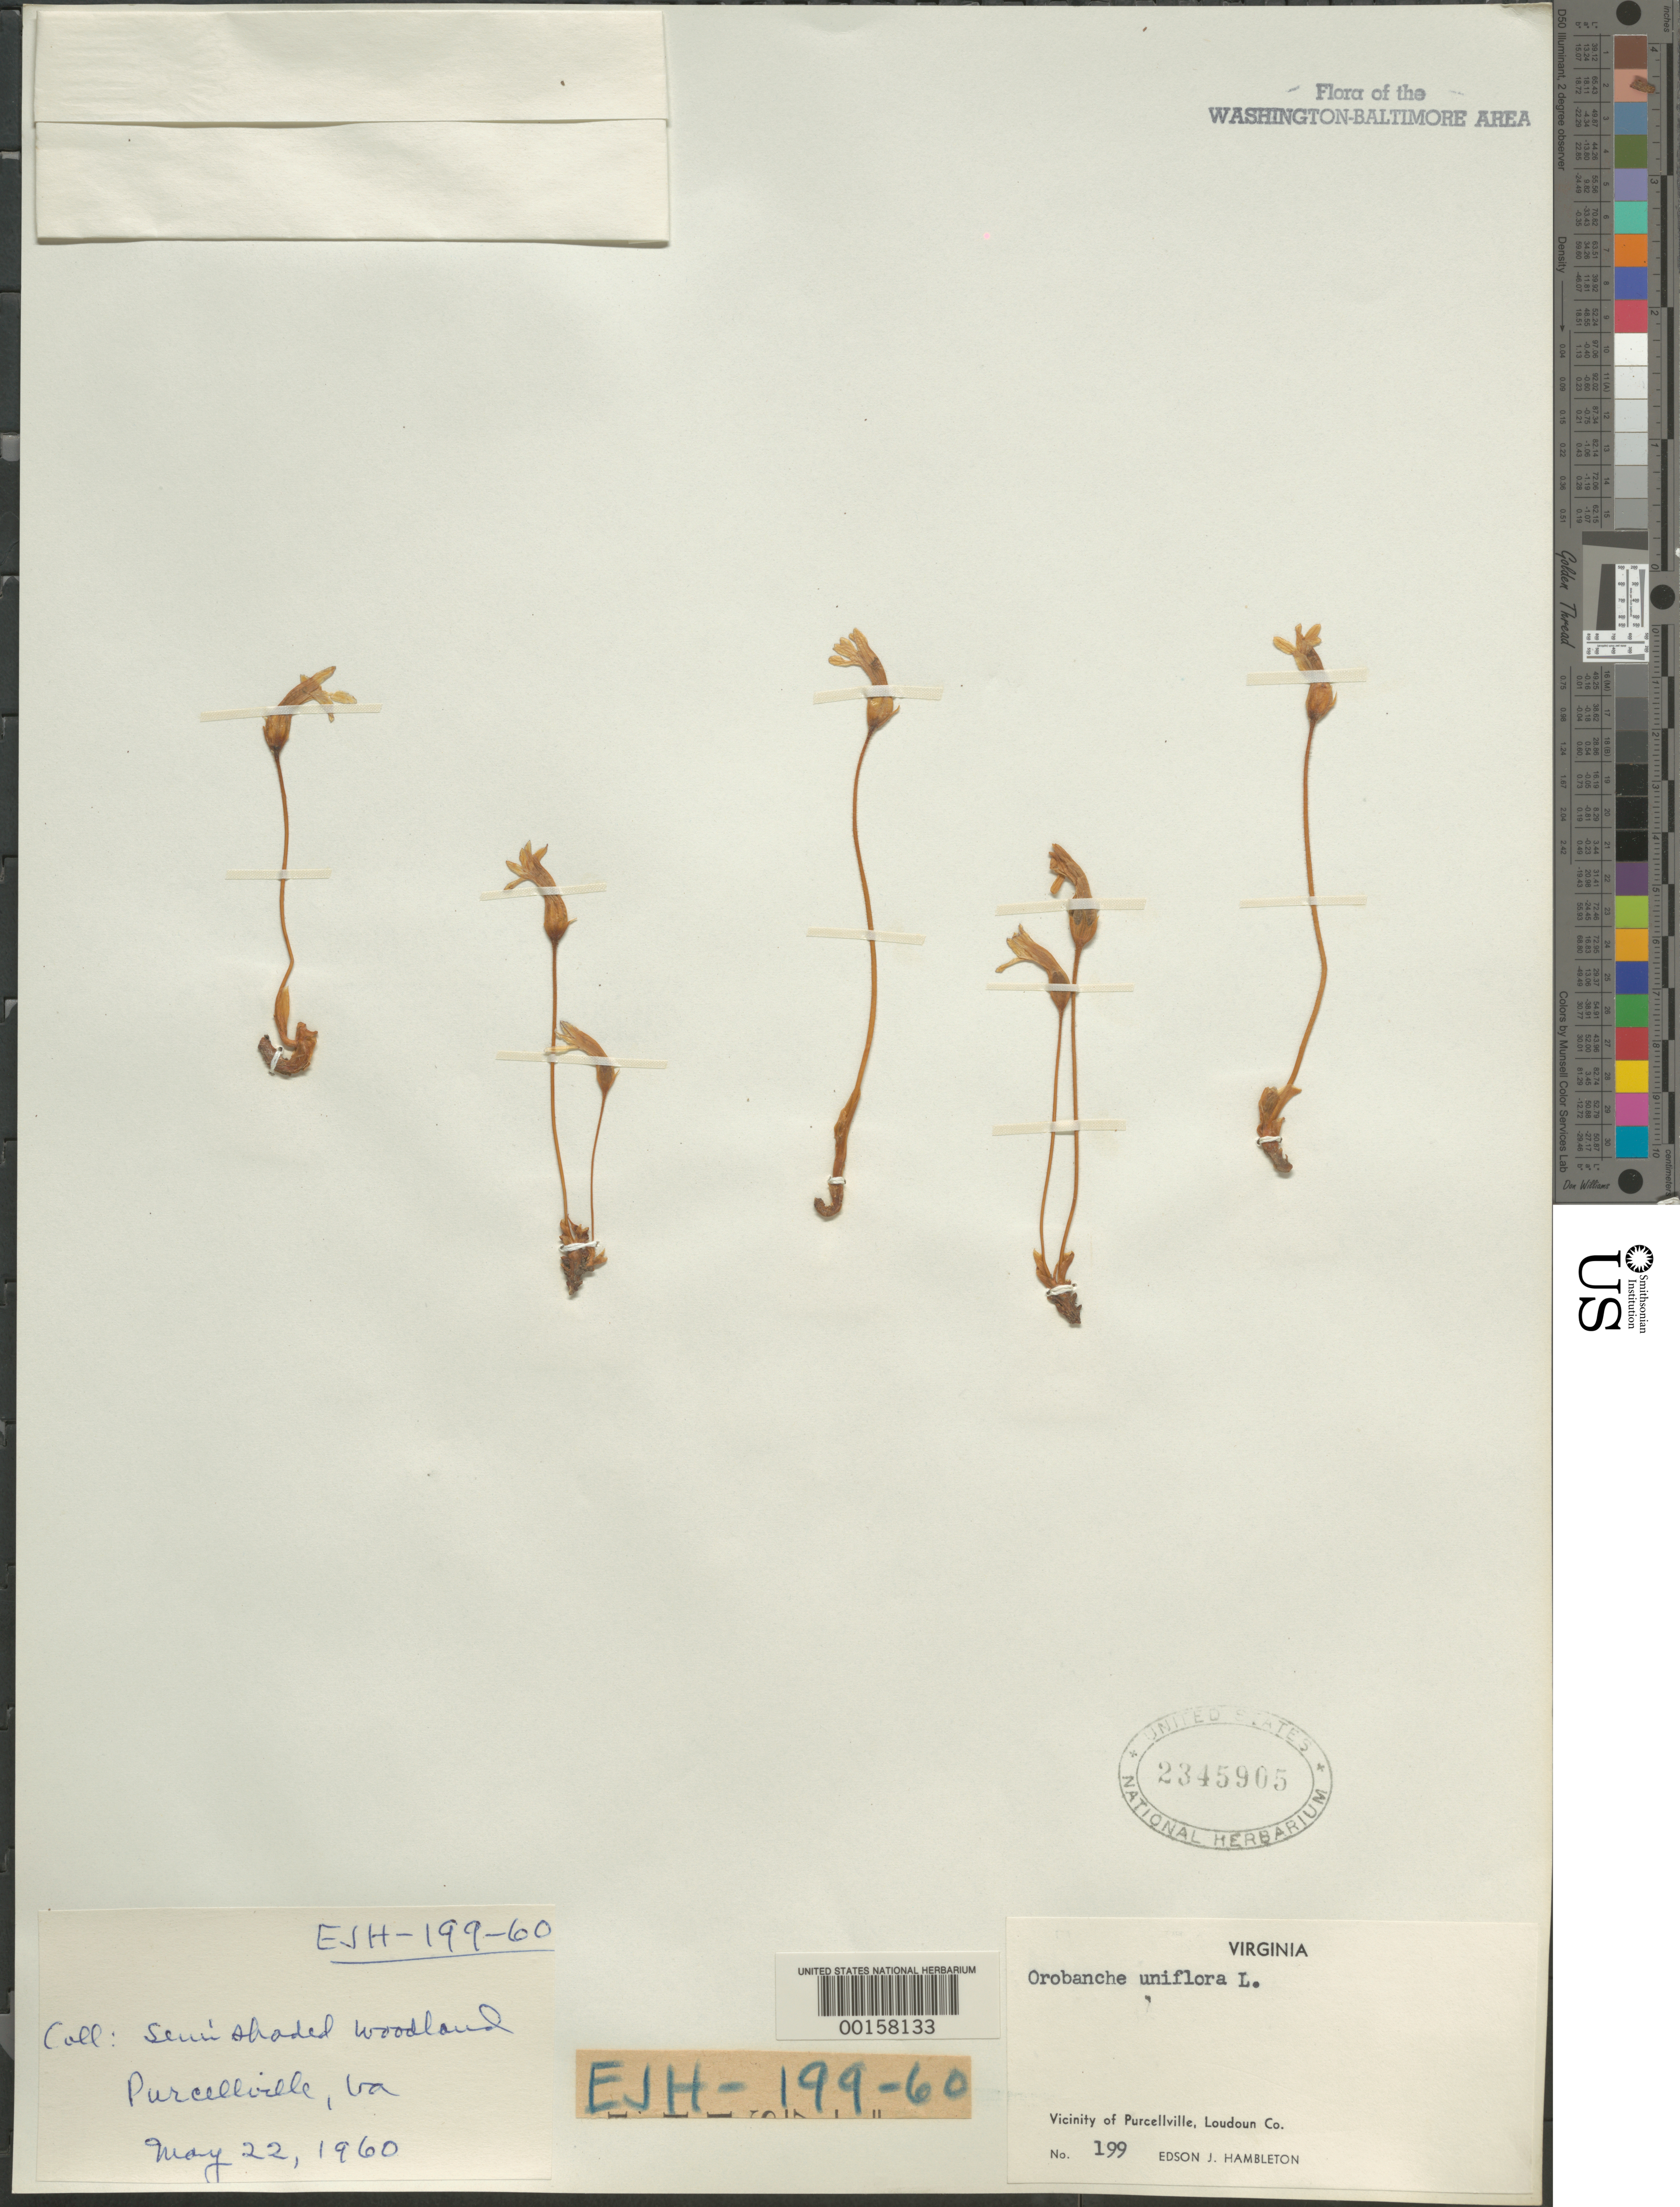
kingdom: Plantae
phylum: Tracheophyta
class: Magnoliopsida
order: Lamiales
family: Orobanchaceae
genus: Orobanche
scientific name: Orobanche uniflora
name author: L.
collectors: E. Hambleton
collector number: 199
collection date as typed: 22 May 1960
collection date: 1960-05-22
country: United States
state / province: Virginia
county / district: Loudoun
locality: Purcellville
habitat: Semishaded woodland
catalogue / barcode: US 2345905